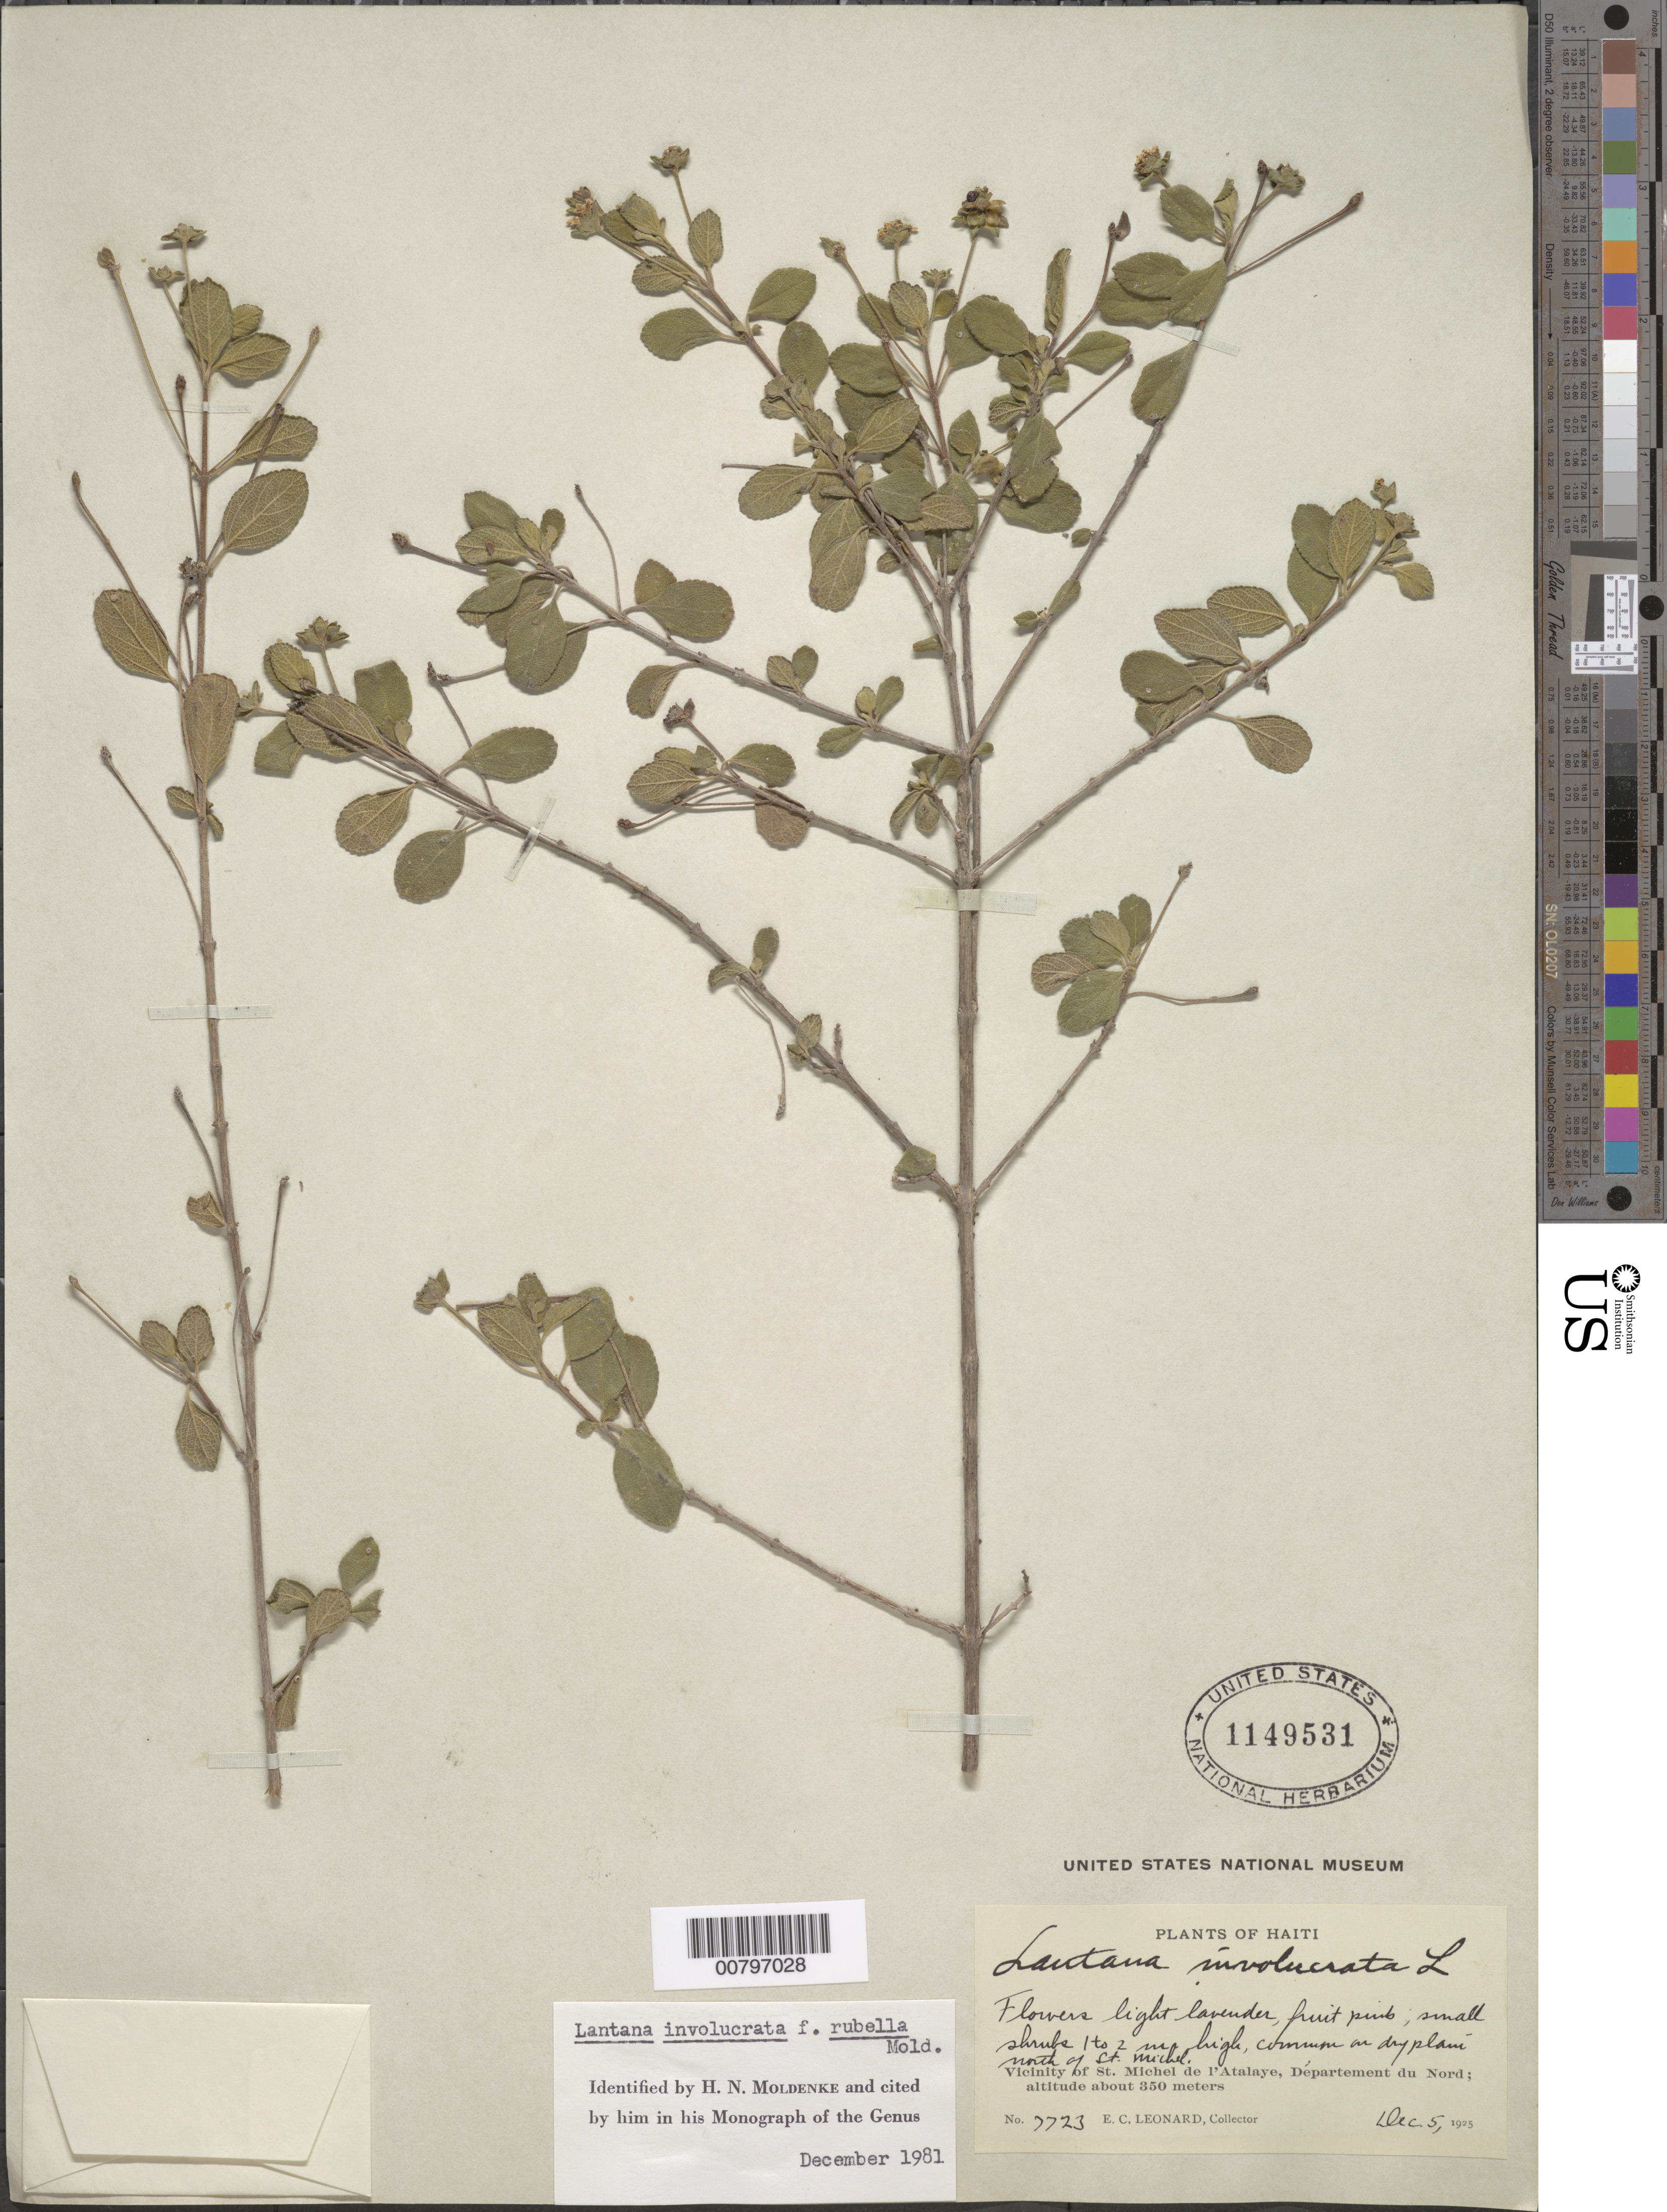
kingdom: Plantae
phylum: Tracheophyta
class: Magnoliopsida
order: Lamiales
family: Verbenaceae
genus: Lantana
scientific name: Lantana involucrata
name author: L.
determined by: Moldenke, H. N.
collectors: E. C. Leonard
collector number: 7723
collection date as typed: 05 Dec 1925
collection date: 1925-12-05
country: Haiti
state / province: Artibonite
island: Hispaniola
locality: Vicinity of St. Michel de l'Atalaye; north of St. Michel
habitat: Dry plain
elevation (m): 350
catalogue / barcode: US 1149531